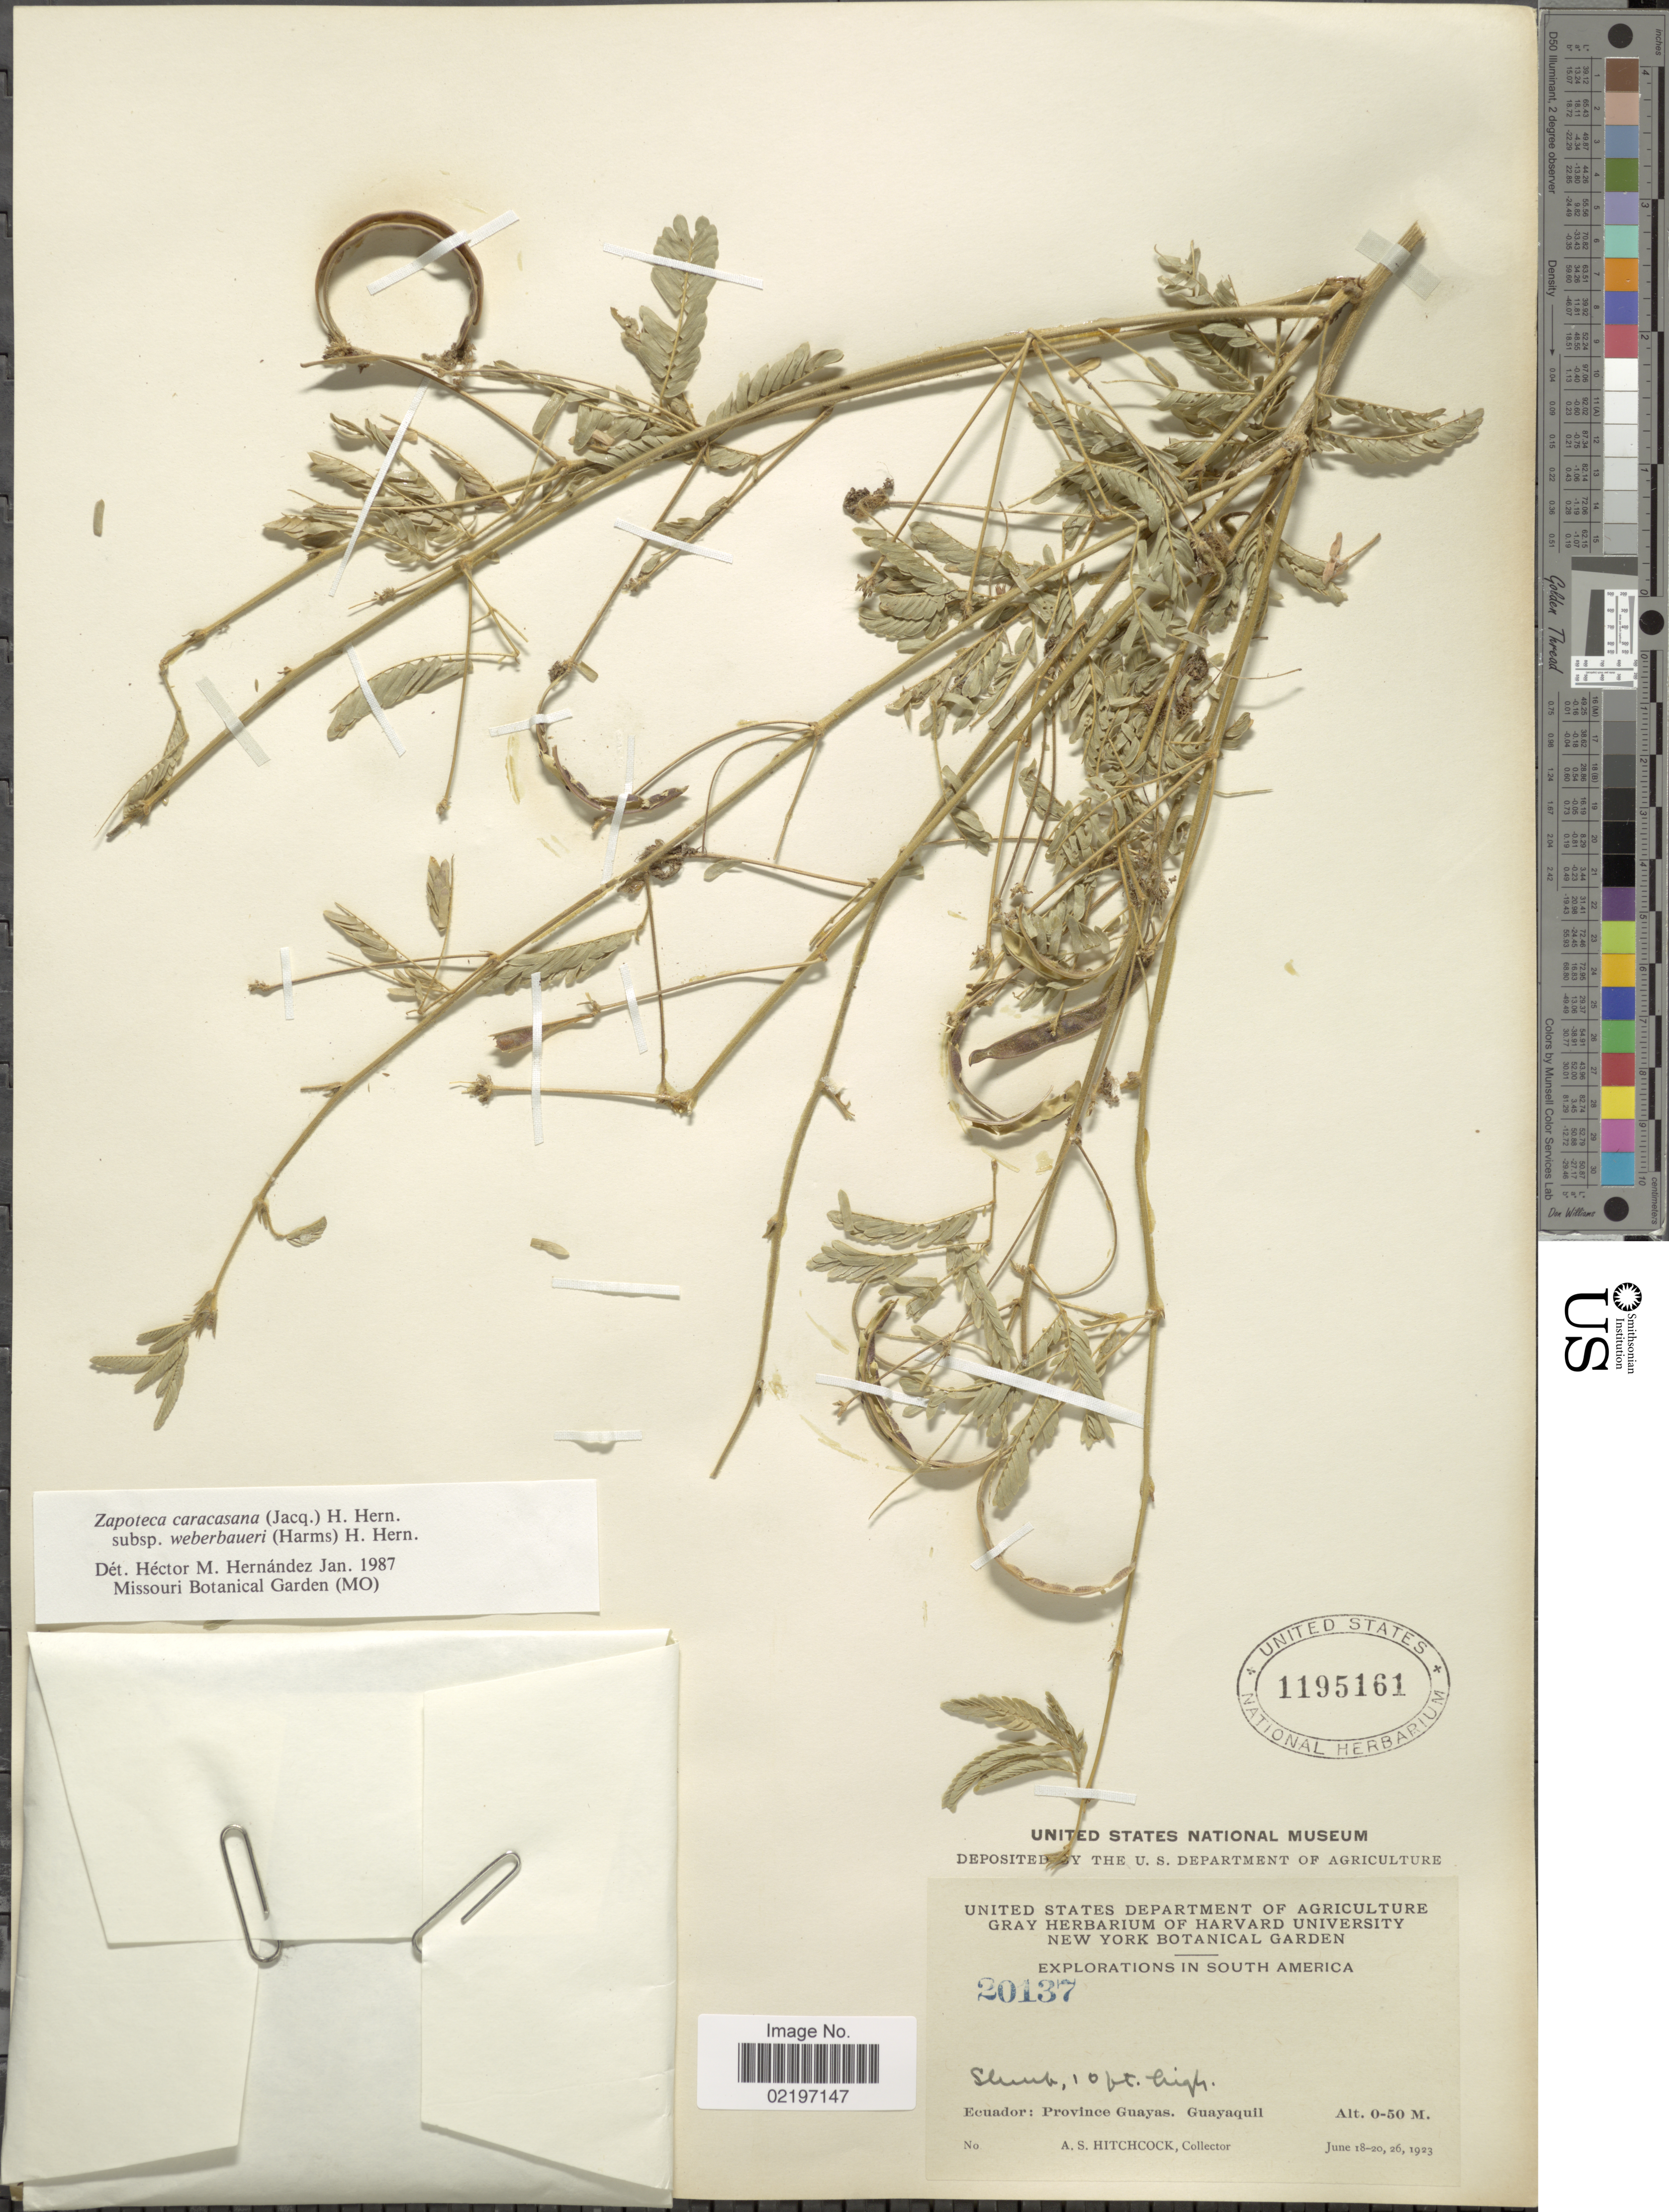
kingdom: Plantae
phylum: Tracheophyta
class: Magnoliopsida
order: Fabales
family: Fabaceae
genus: Zapoteca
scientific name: Zapoteca caracasana subsp. weberbaueri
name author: (Harms) H.M. Hern.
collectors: A. S. Hitchcock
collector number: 20137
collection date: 1923-06-18/1923-06-26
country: Ecuador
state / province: Guayas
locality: Guayaquil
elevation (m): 0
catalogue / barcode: US 1195161